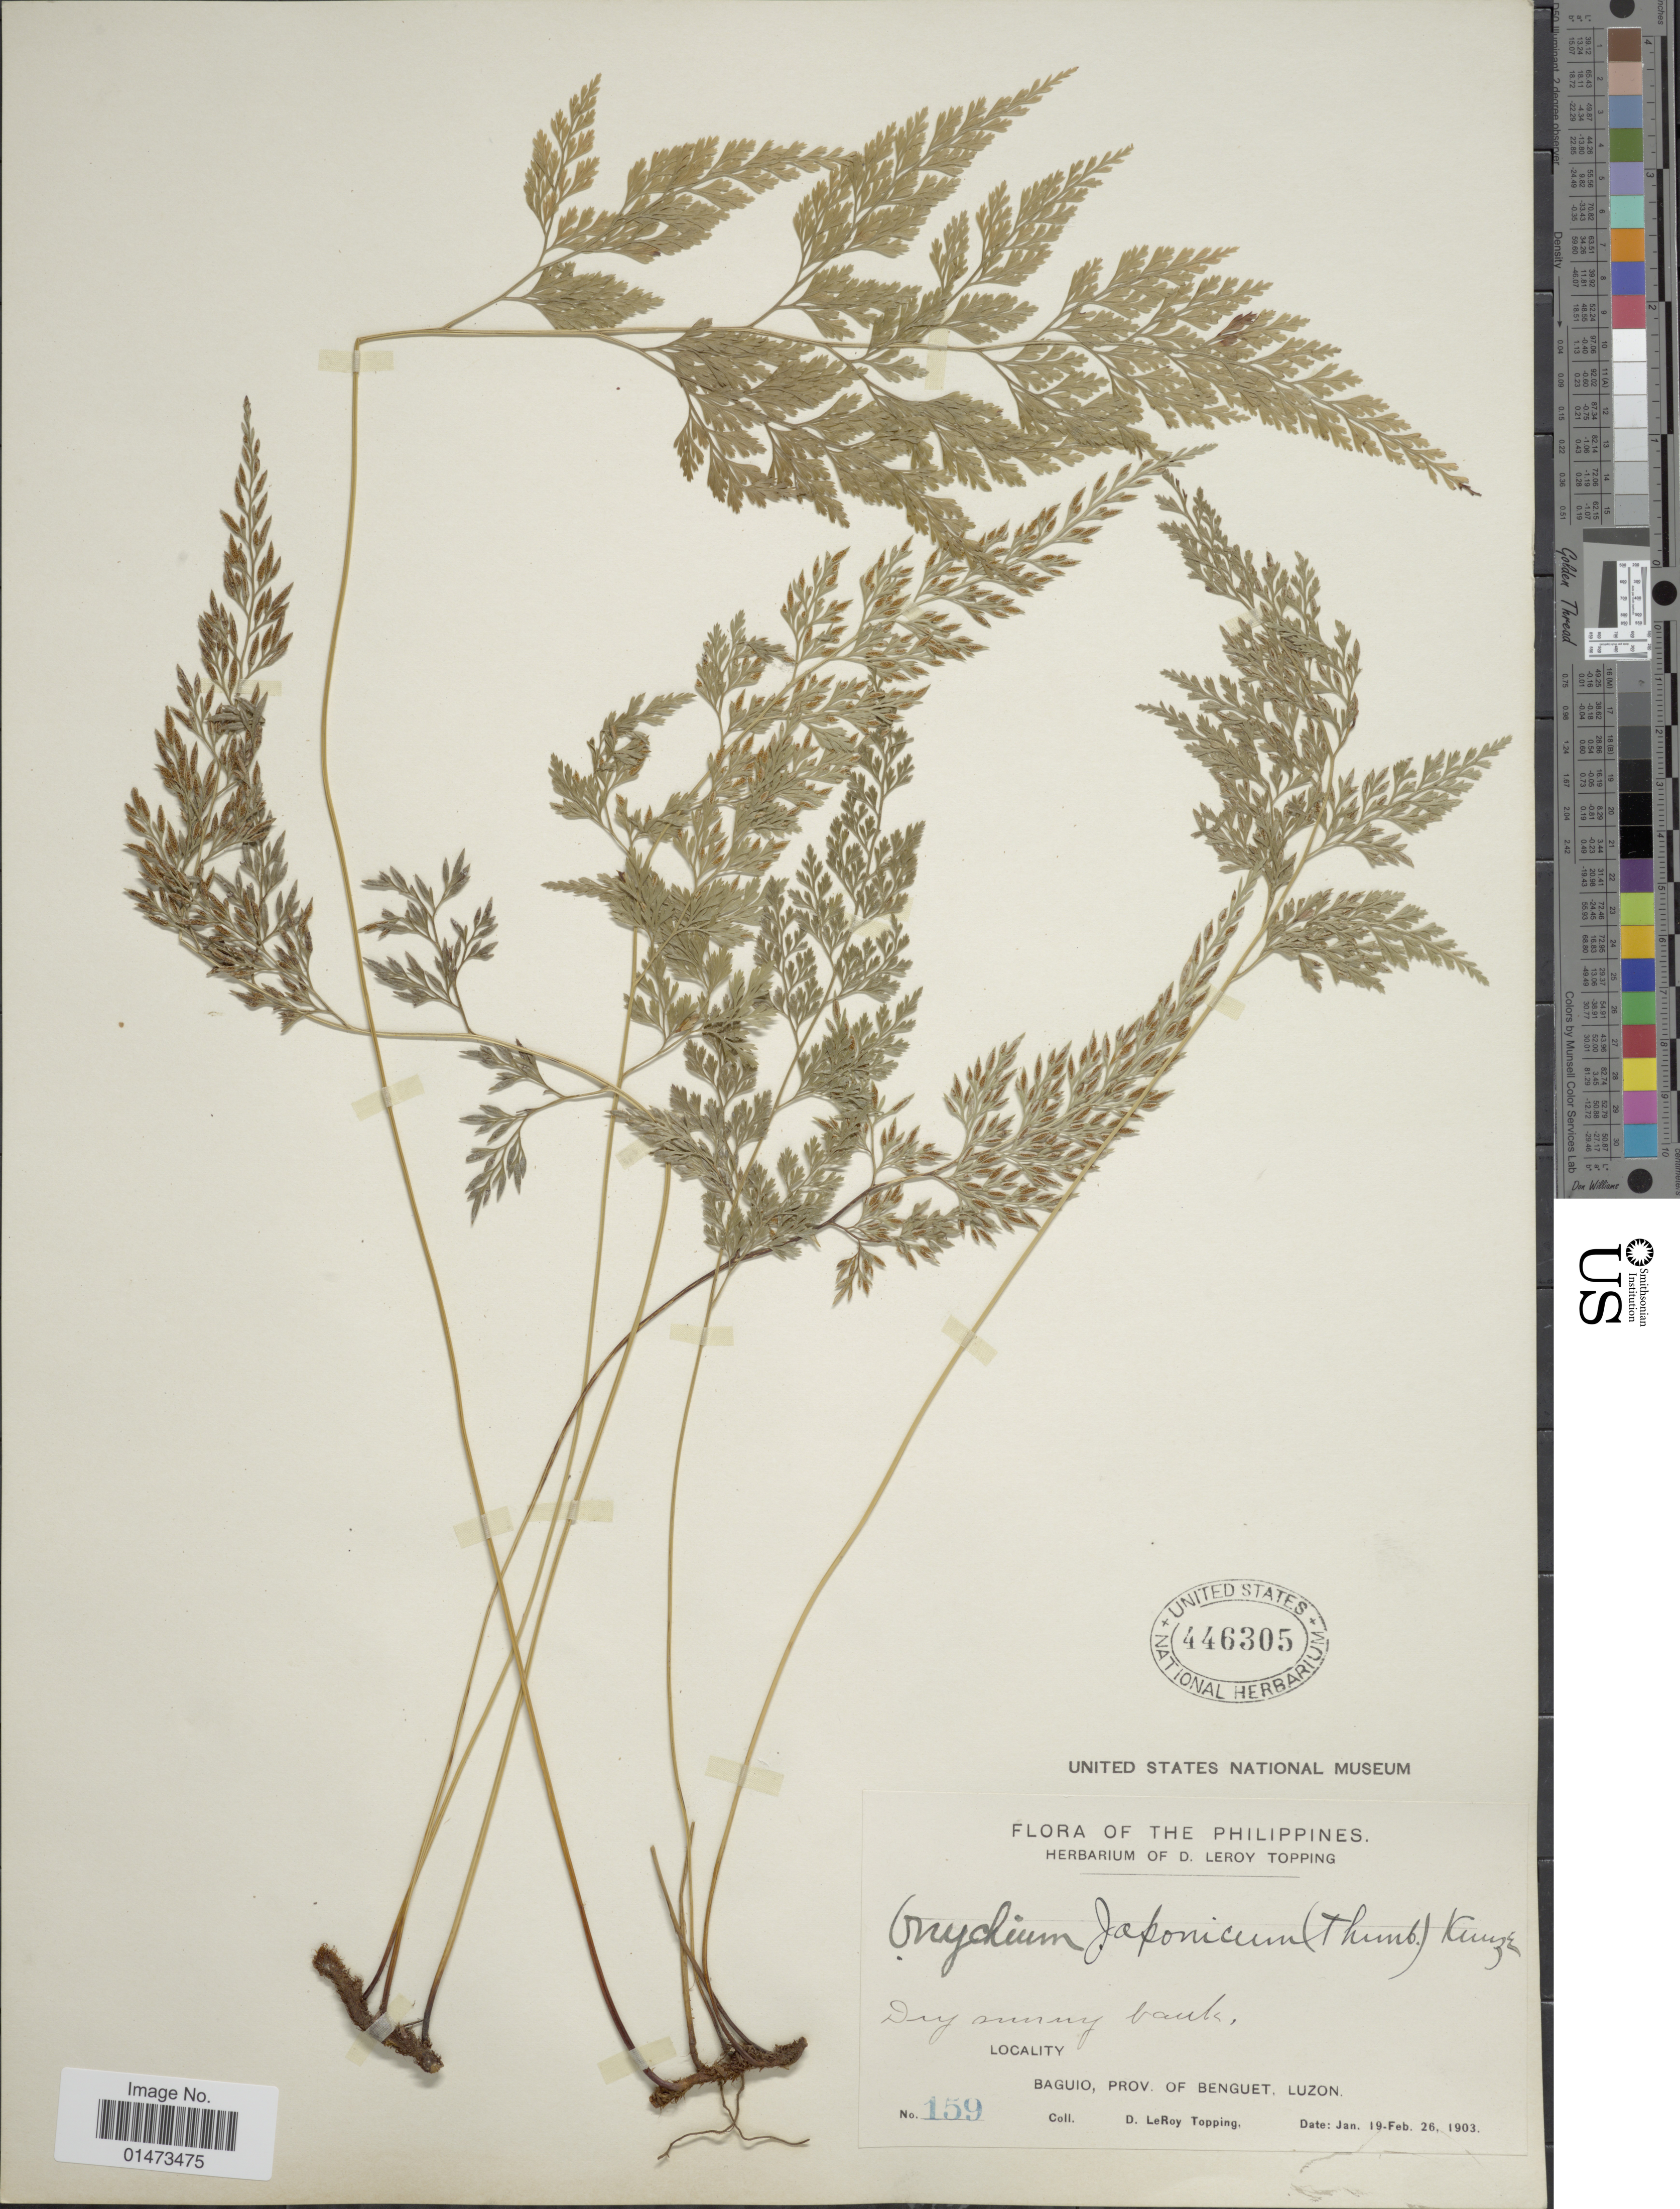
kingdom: Plantae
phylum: Tracheophyta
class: Polypodiopsida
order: Polypodiales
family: Pteridaceae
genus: Onychium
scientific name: Onychium japonicum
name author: (Thunb.) Kunze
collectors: D. L. Topping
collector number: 159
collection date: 1903-01-19/1903-02-26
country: Philippines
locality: Baguio, Prov. of Benguet, Luzon.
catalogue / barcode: US 446305